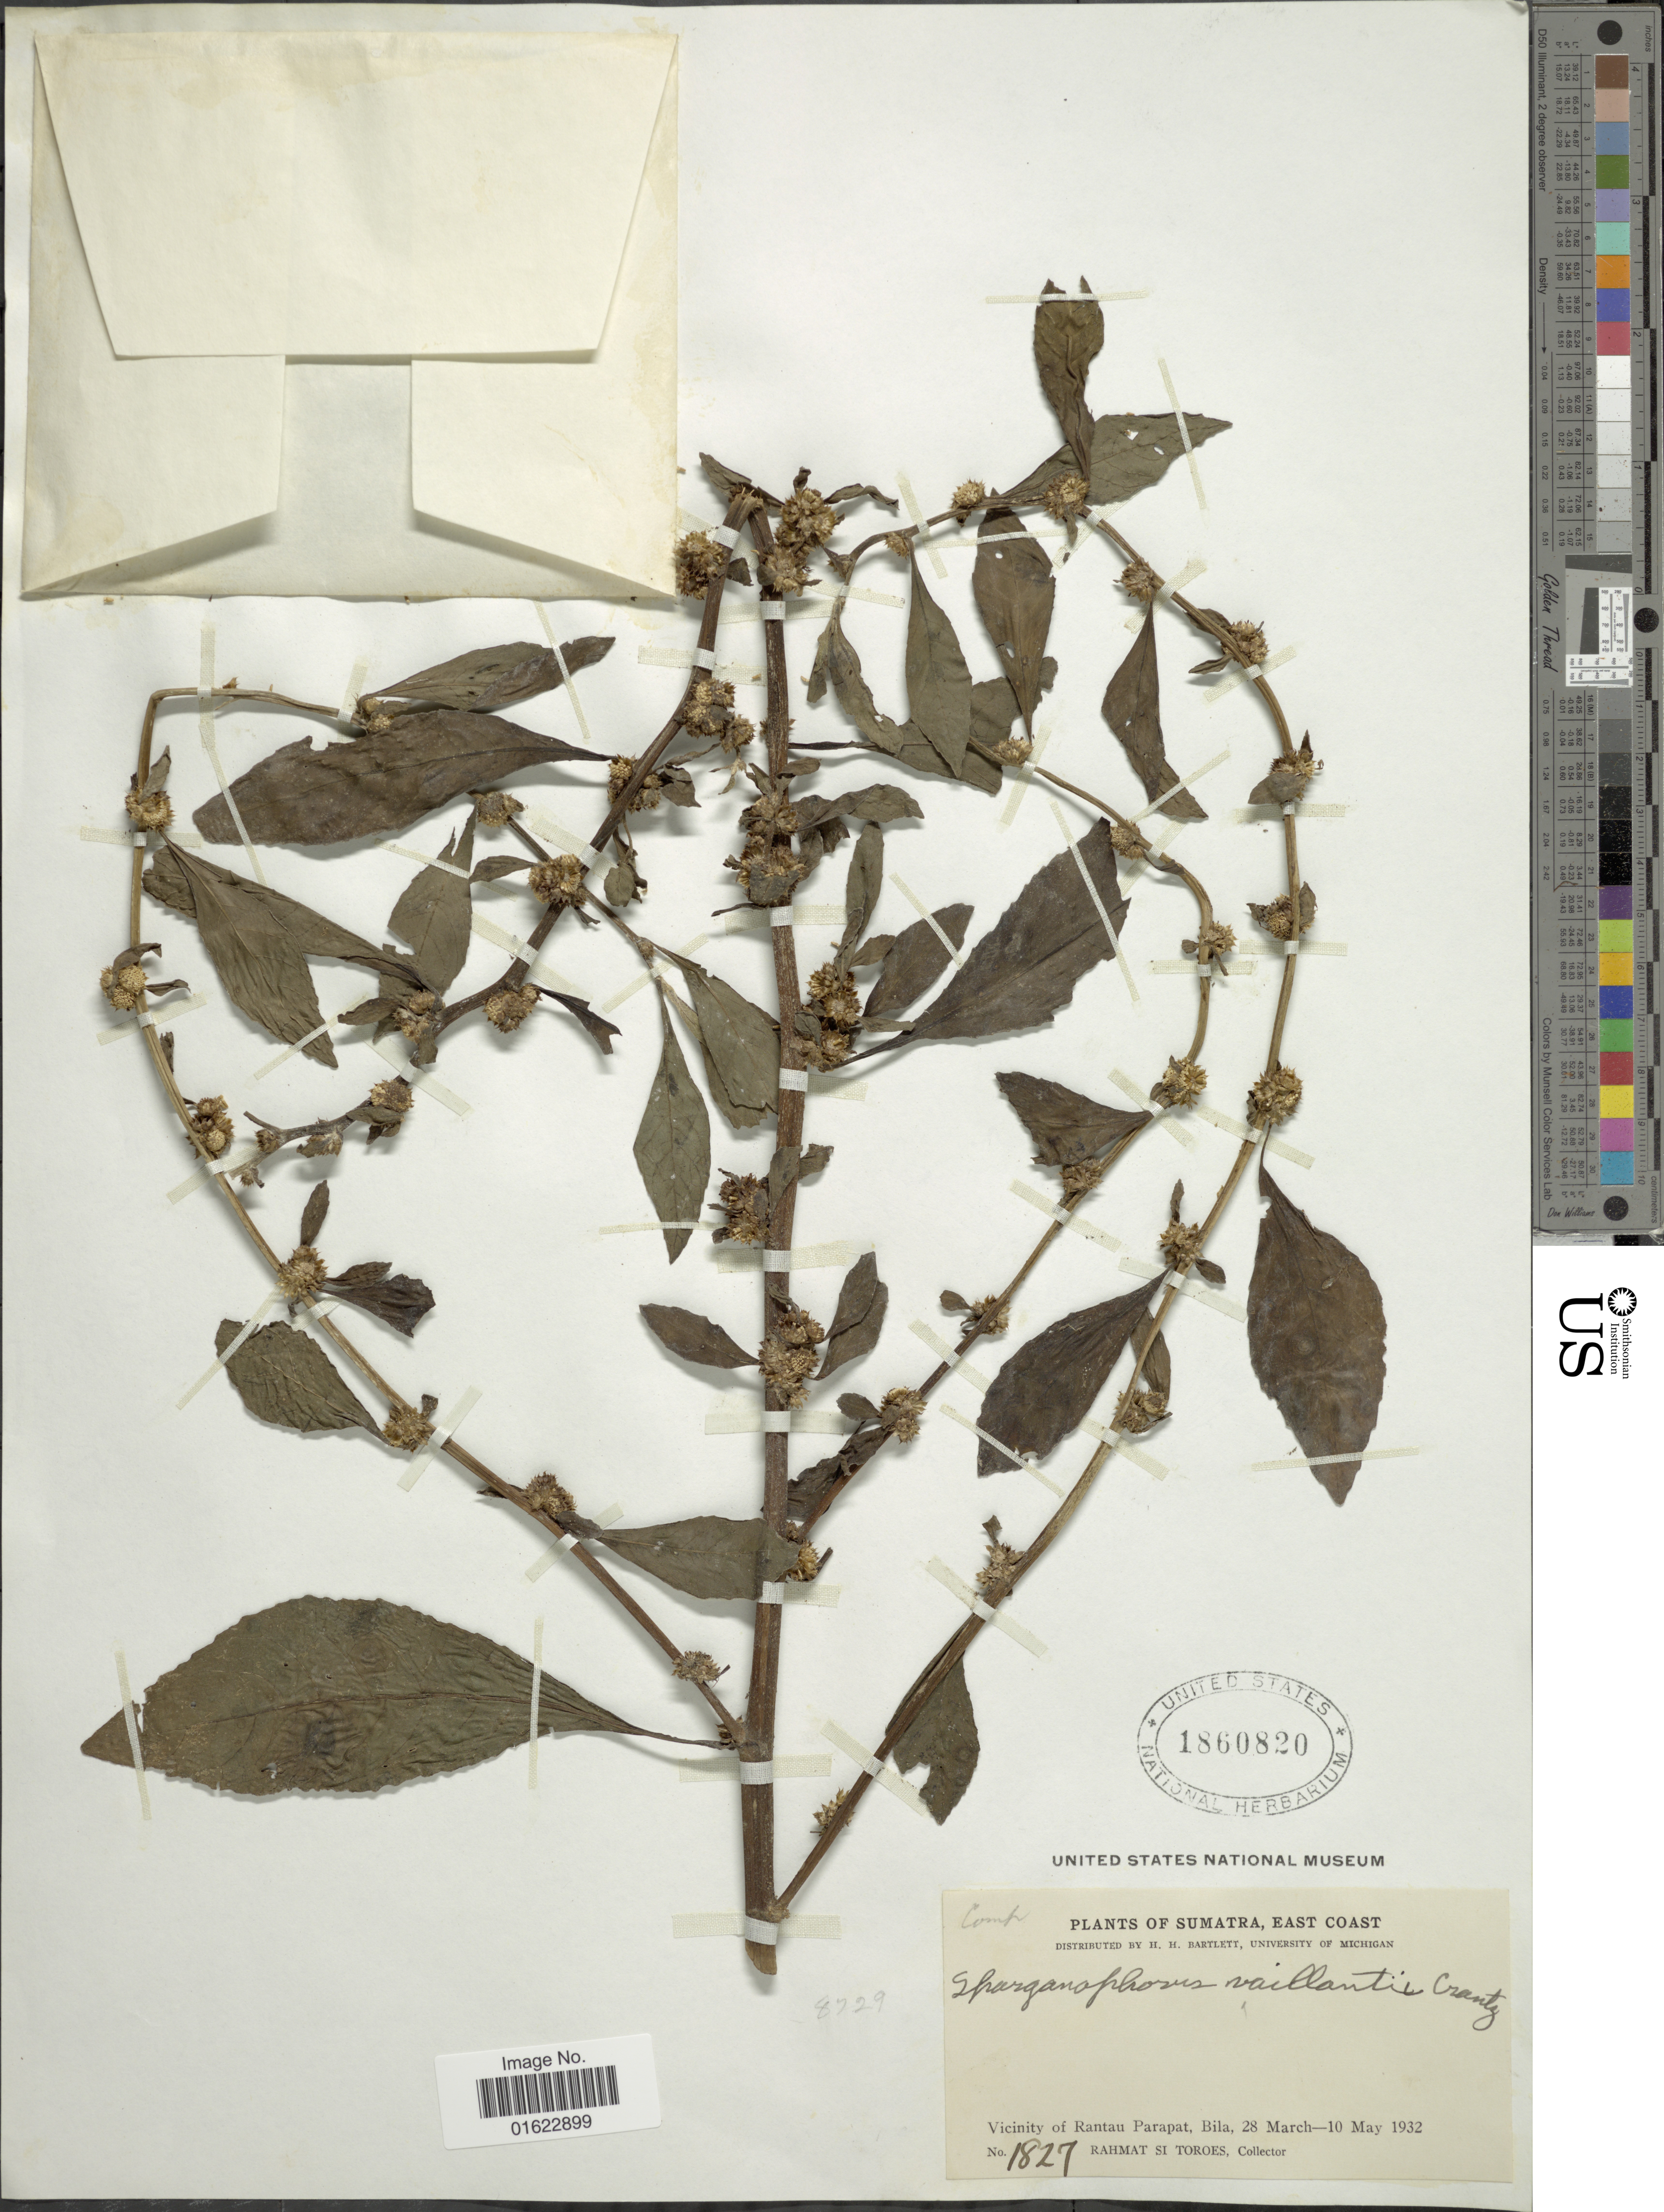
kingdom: Plantae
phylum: Tracheophyta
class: Magnoliopsida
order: Asterales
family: Asteraceae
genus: Struchium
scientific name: Struchium sparganophorum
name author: (L.) Kuntze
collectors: Rahmat Si Boeea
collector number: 1827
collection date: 1932-03-28/1932-05-10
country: Indonesia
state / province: Sumatra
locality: Sumatra, East Coast. Vicinity of Rantau Parapat, Bila.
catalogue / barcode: US 1860820